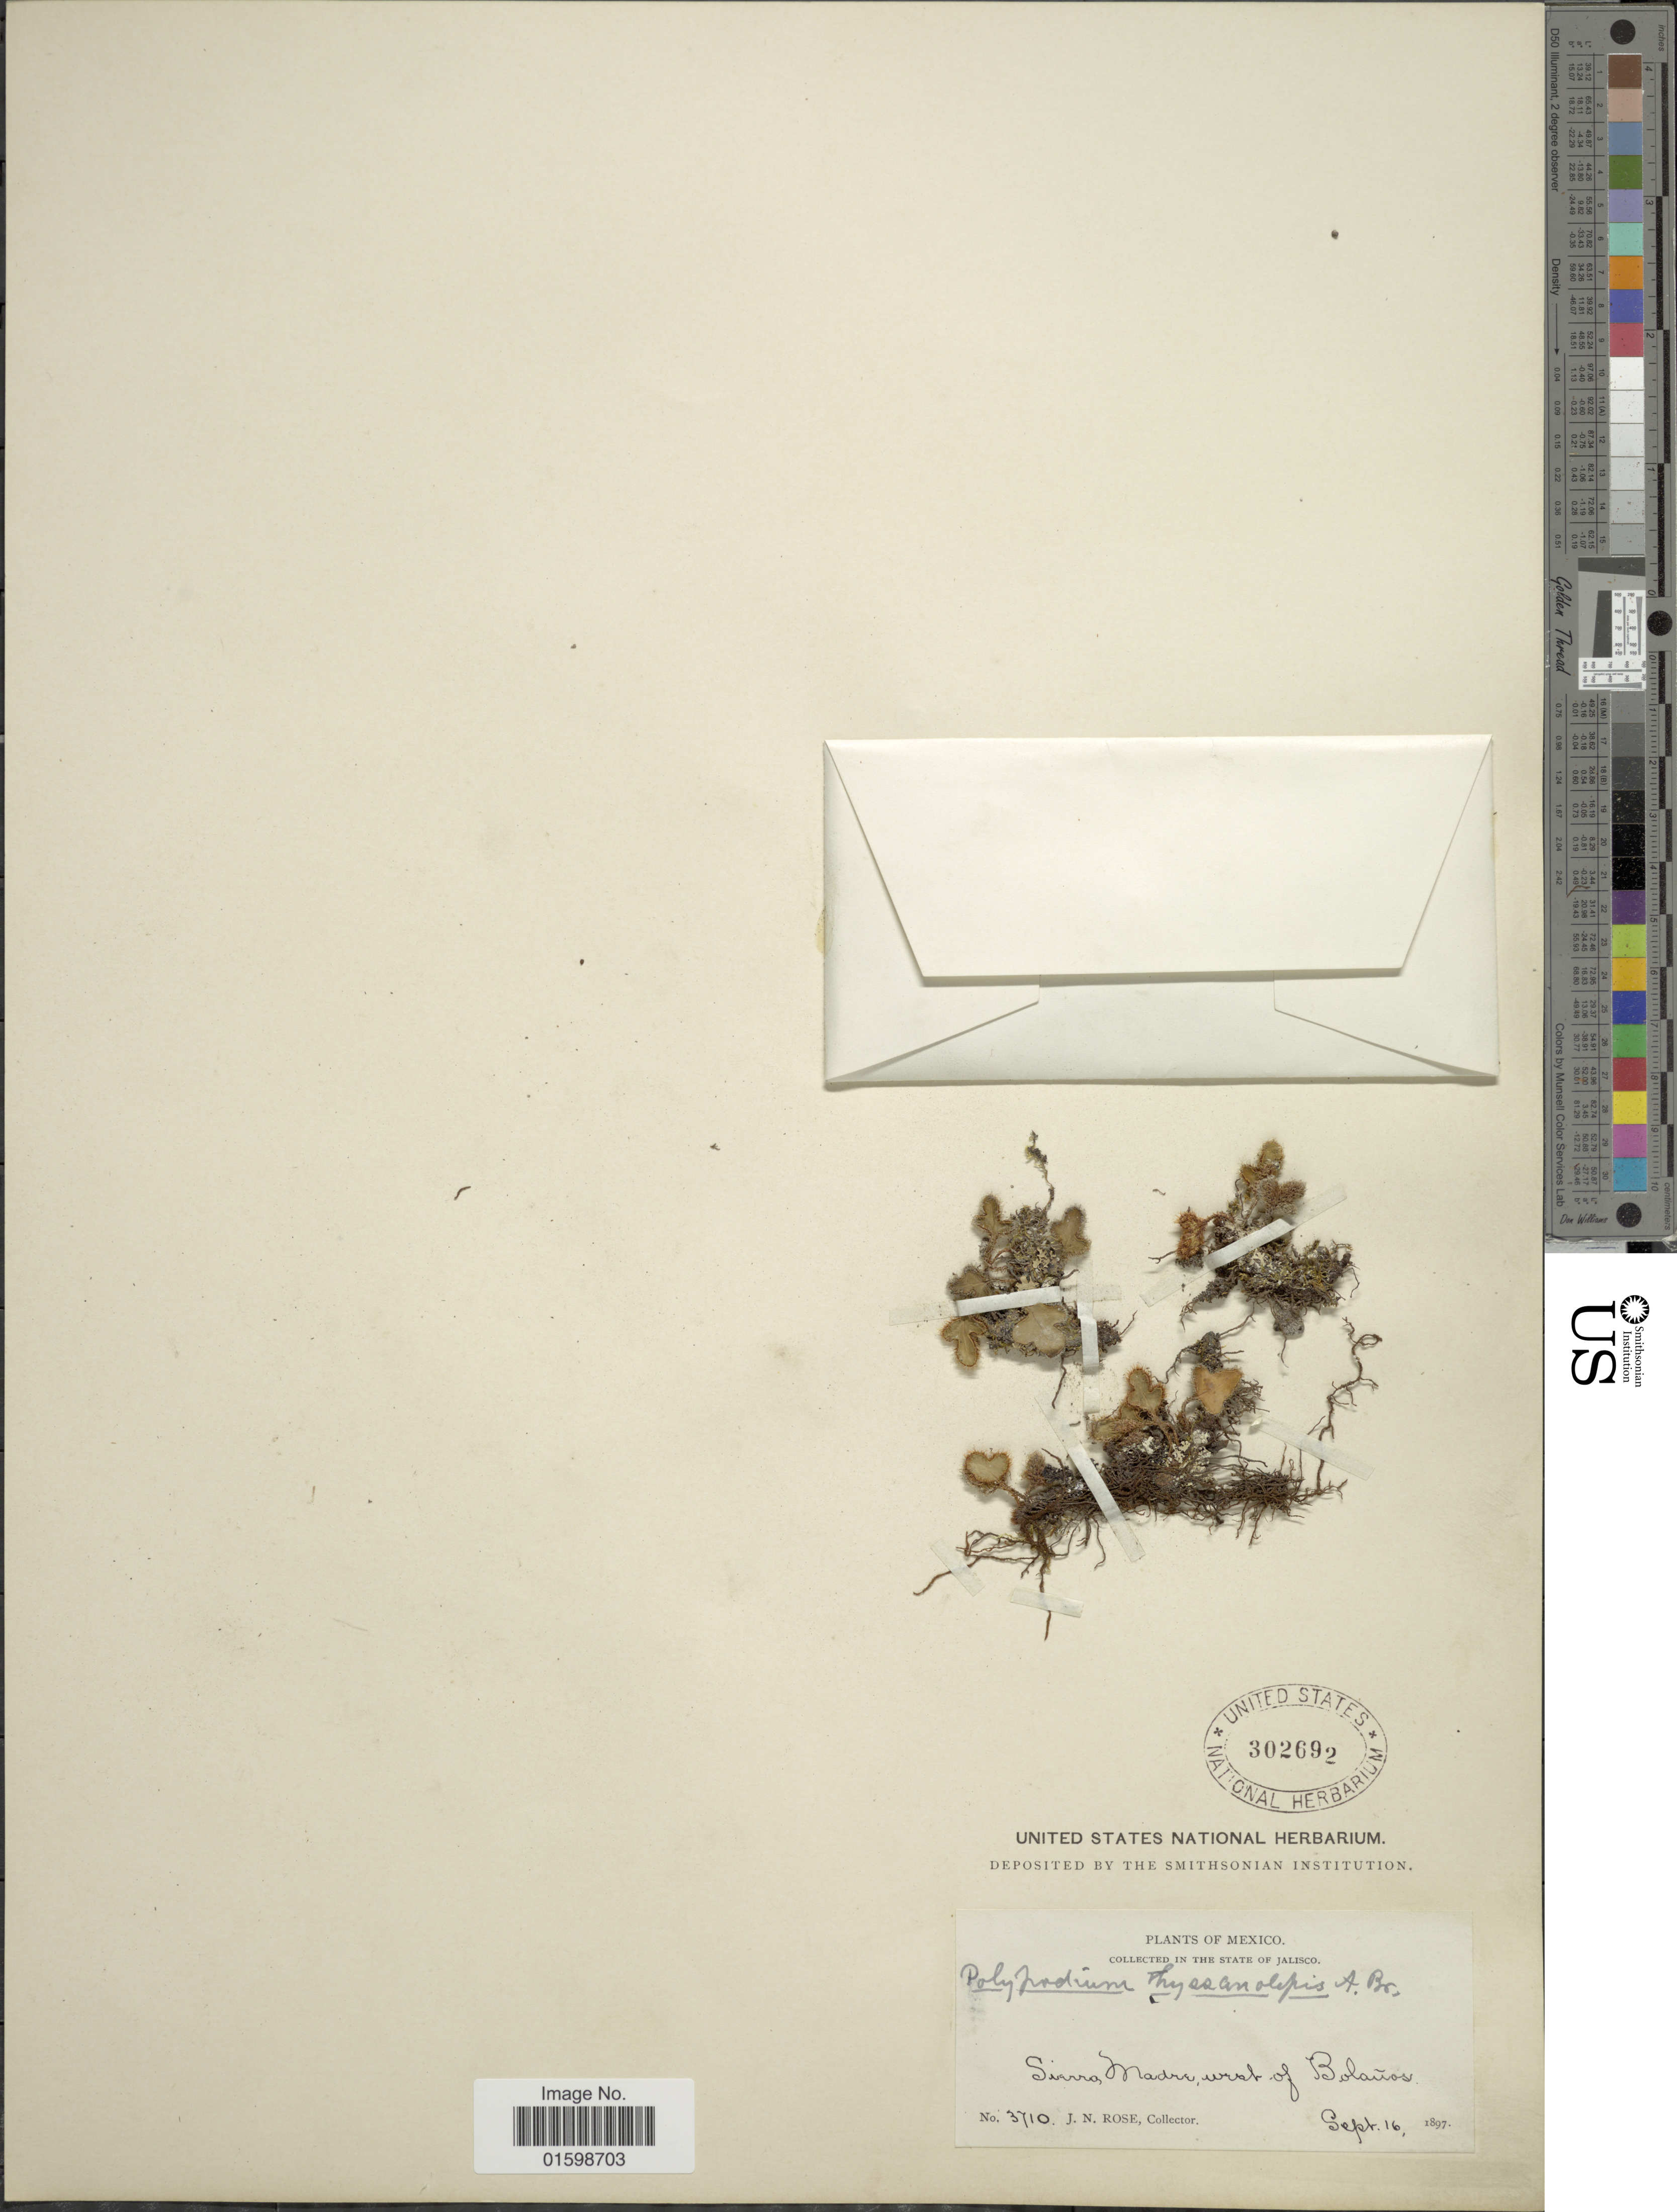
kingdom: Plantae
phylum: Tracheophyta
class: Polypodiopsida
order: Polypodiales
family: Polypodiaceae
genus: Pleopeltis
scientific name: Pleopeltis thyssanolepis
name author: (A. Braun ex Klotzsch) E.G. Andrews & Windham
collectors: J. N. Rose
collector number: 3710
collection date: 1897-09-16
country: Mexico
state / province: Jalisco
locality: Sierra Madras, west of Bolaños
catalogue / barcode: US 302692